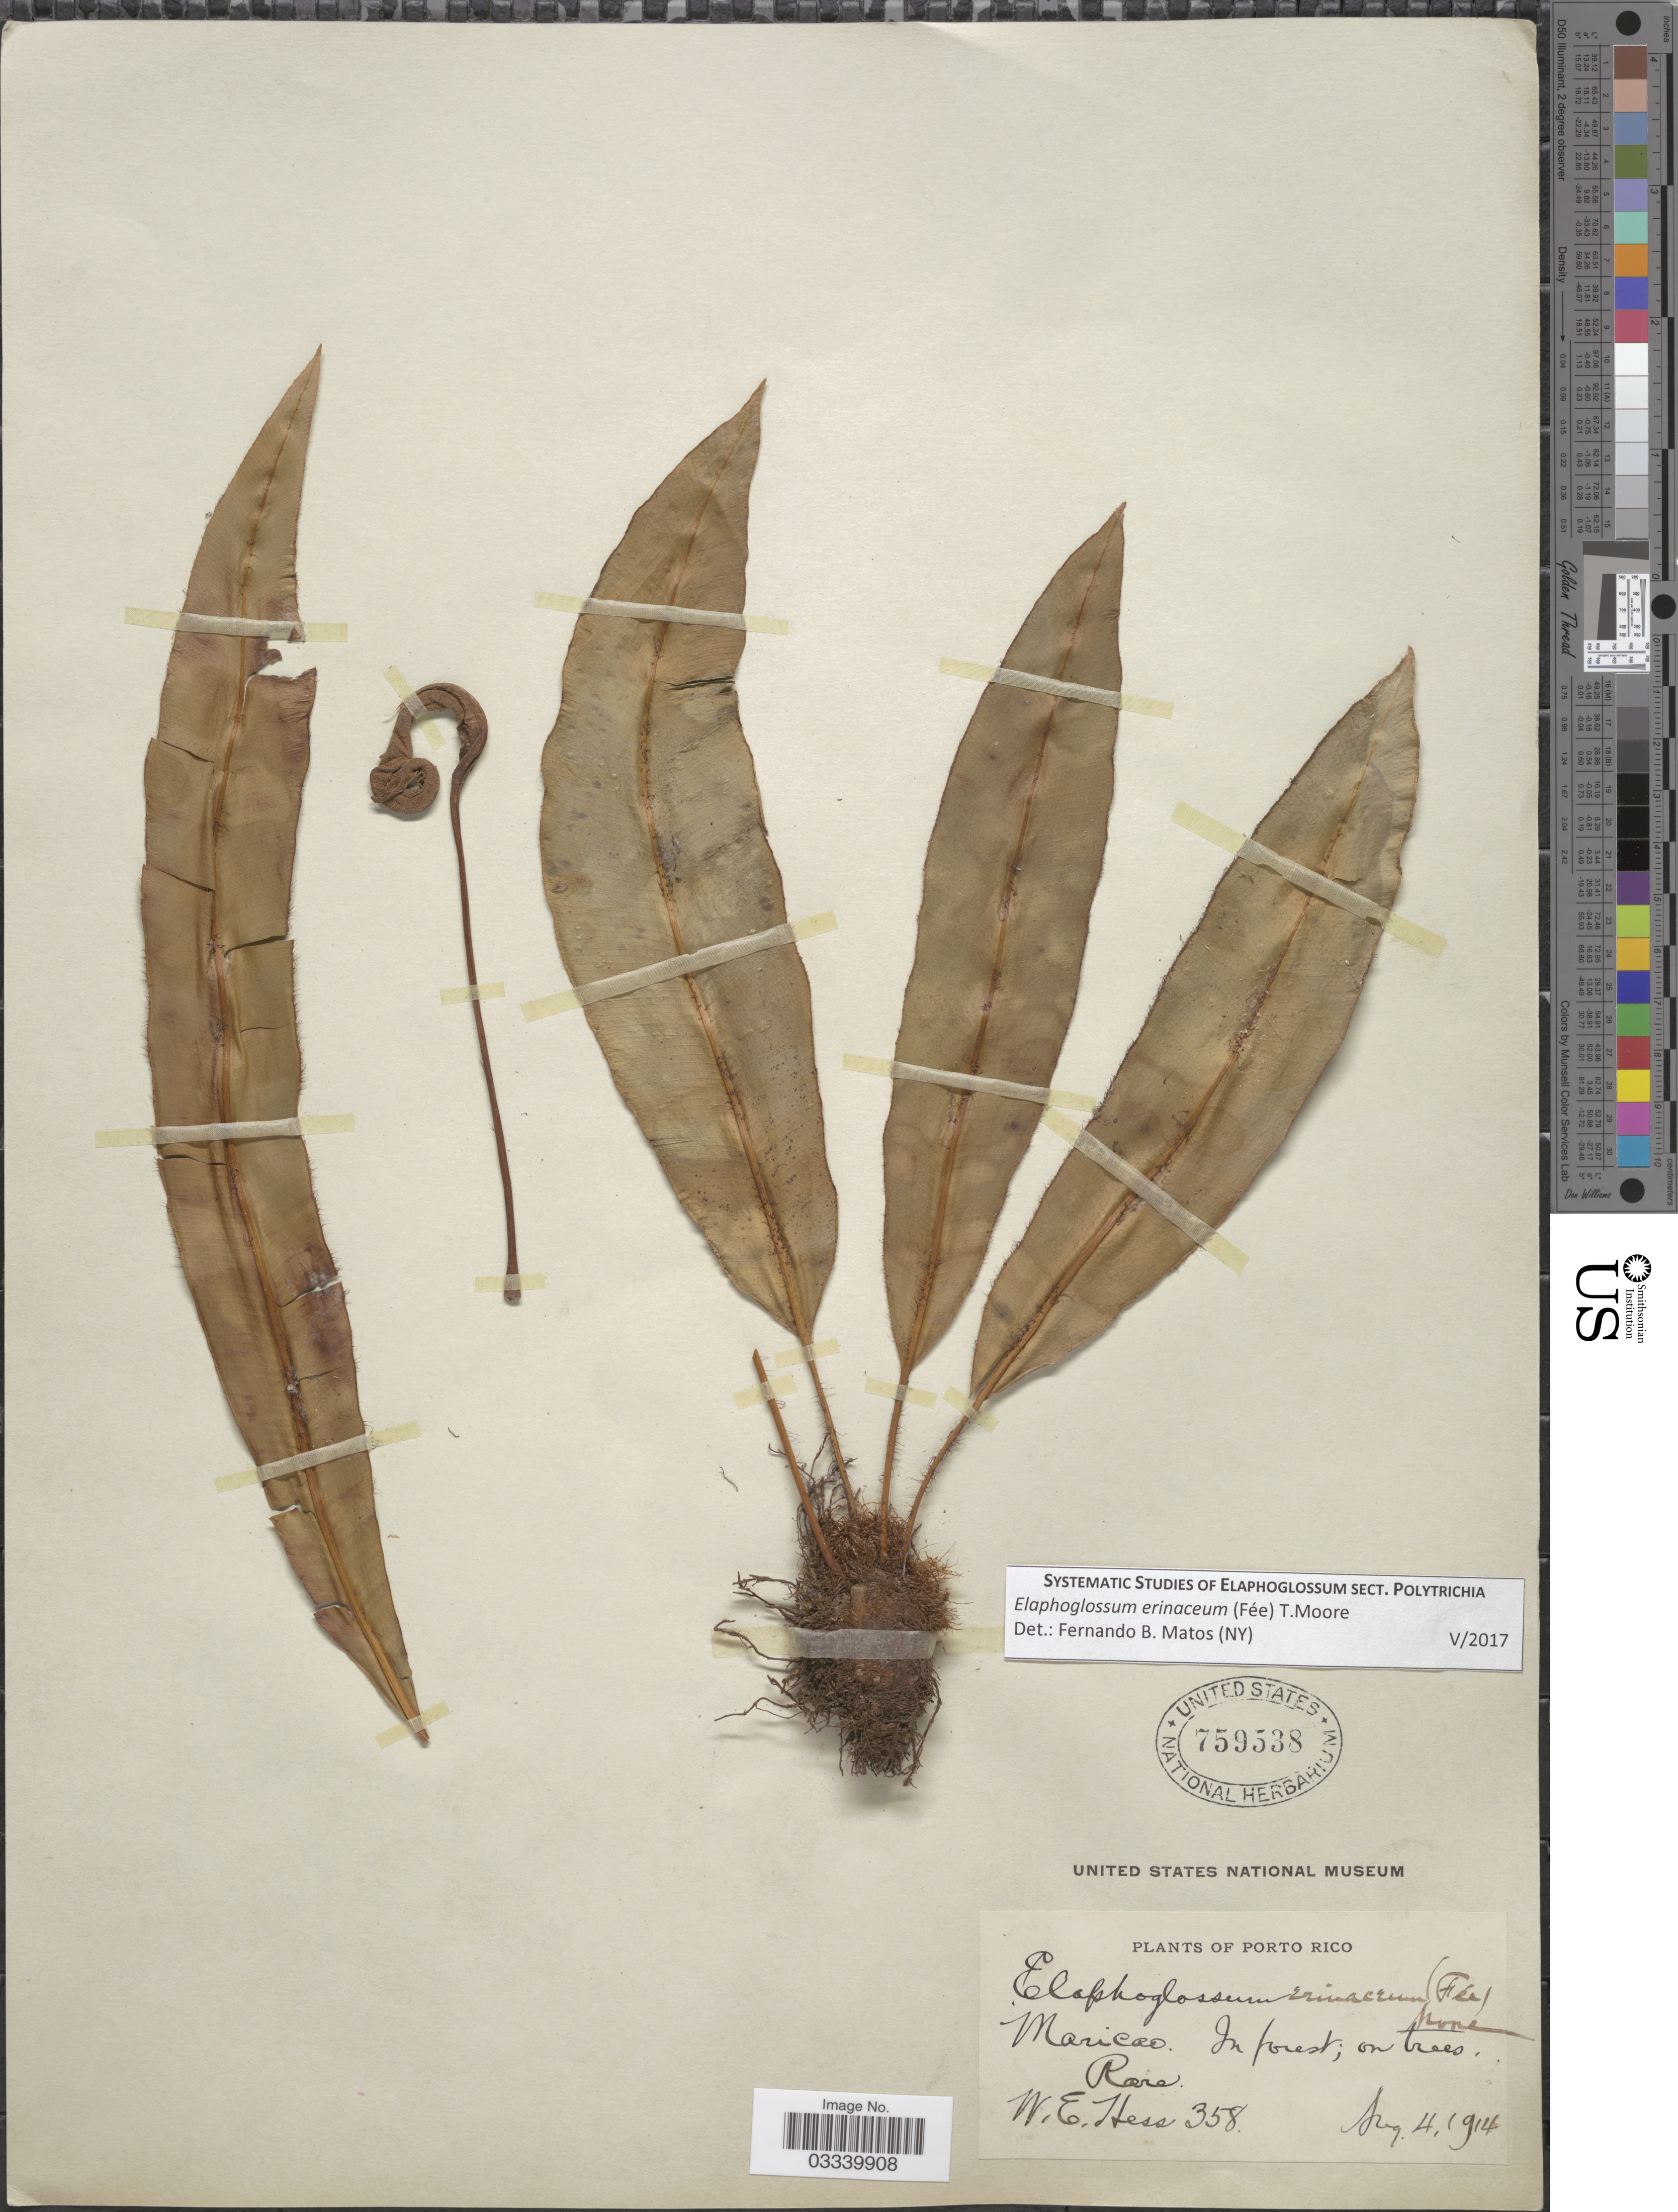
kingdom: Plantae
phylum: Tracheophyta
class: Polypodiopsida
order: Polypodiales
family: Dryopteridaceae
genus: Elaphoglossum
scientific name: Elaphoglossum erinaceum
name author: (Fée) T. Moore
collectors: W. Hess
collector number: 358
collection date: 1914-08-04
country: Puerto Rico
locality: Porto Rico. Marico.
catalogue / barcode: US 759538